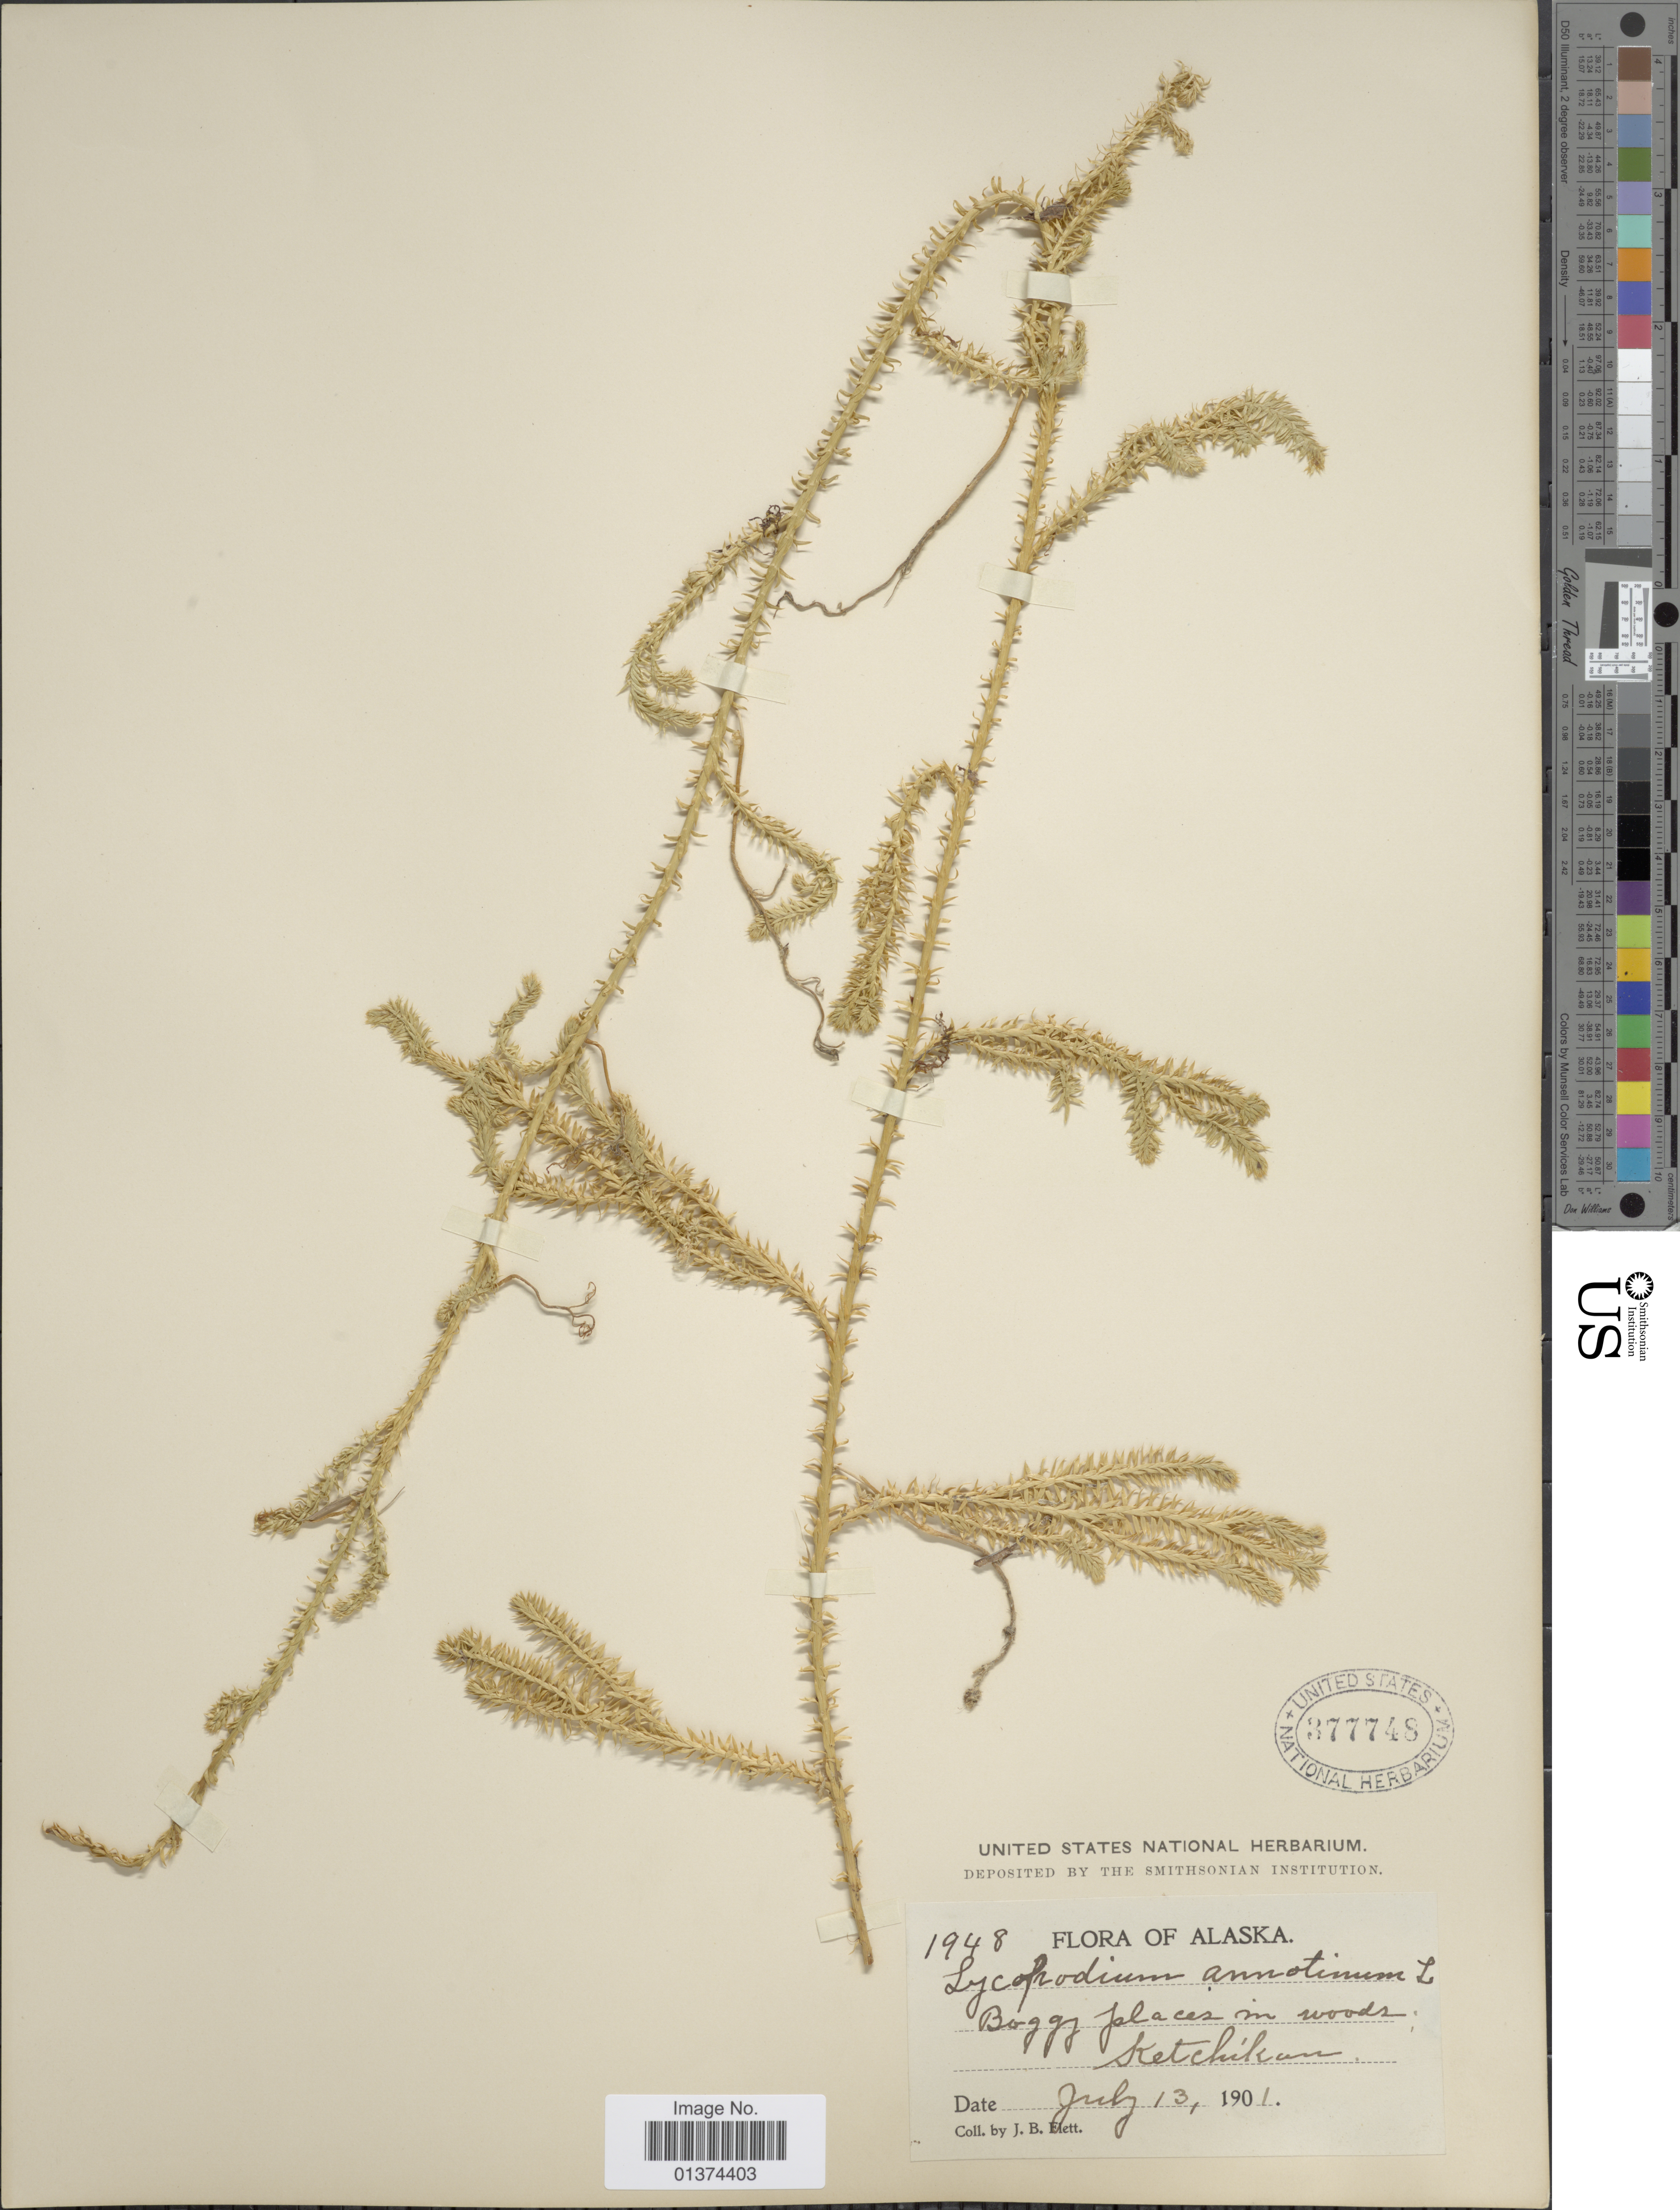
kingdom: Plantae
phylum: Tracheophyta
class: Lycopodiopsida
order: Lycopodiales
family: Lycopodiaceae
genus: Spinulum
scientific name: Spinulum annotinum subsp. annotinum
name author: (L.) A. Haines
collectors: J. Flett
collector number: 1948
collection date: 1901-07-13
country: United States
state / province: Alaska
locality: Boggy places in woods Ketchikan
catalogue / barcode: US 377748